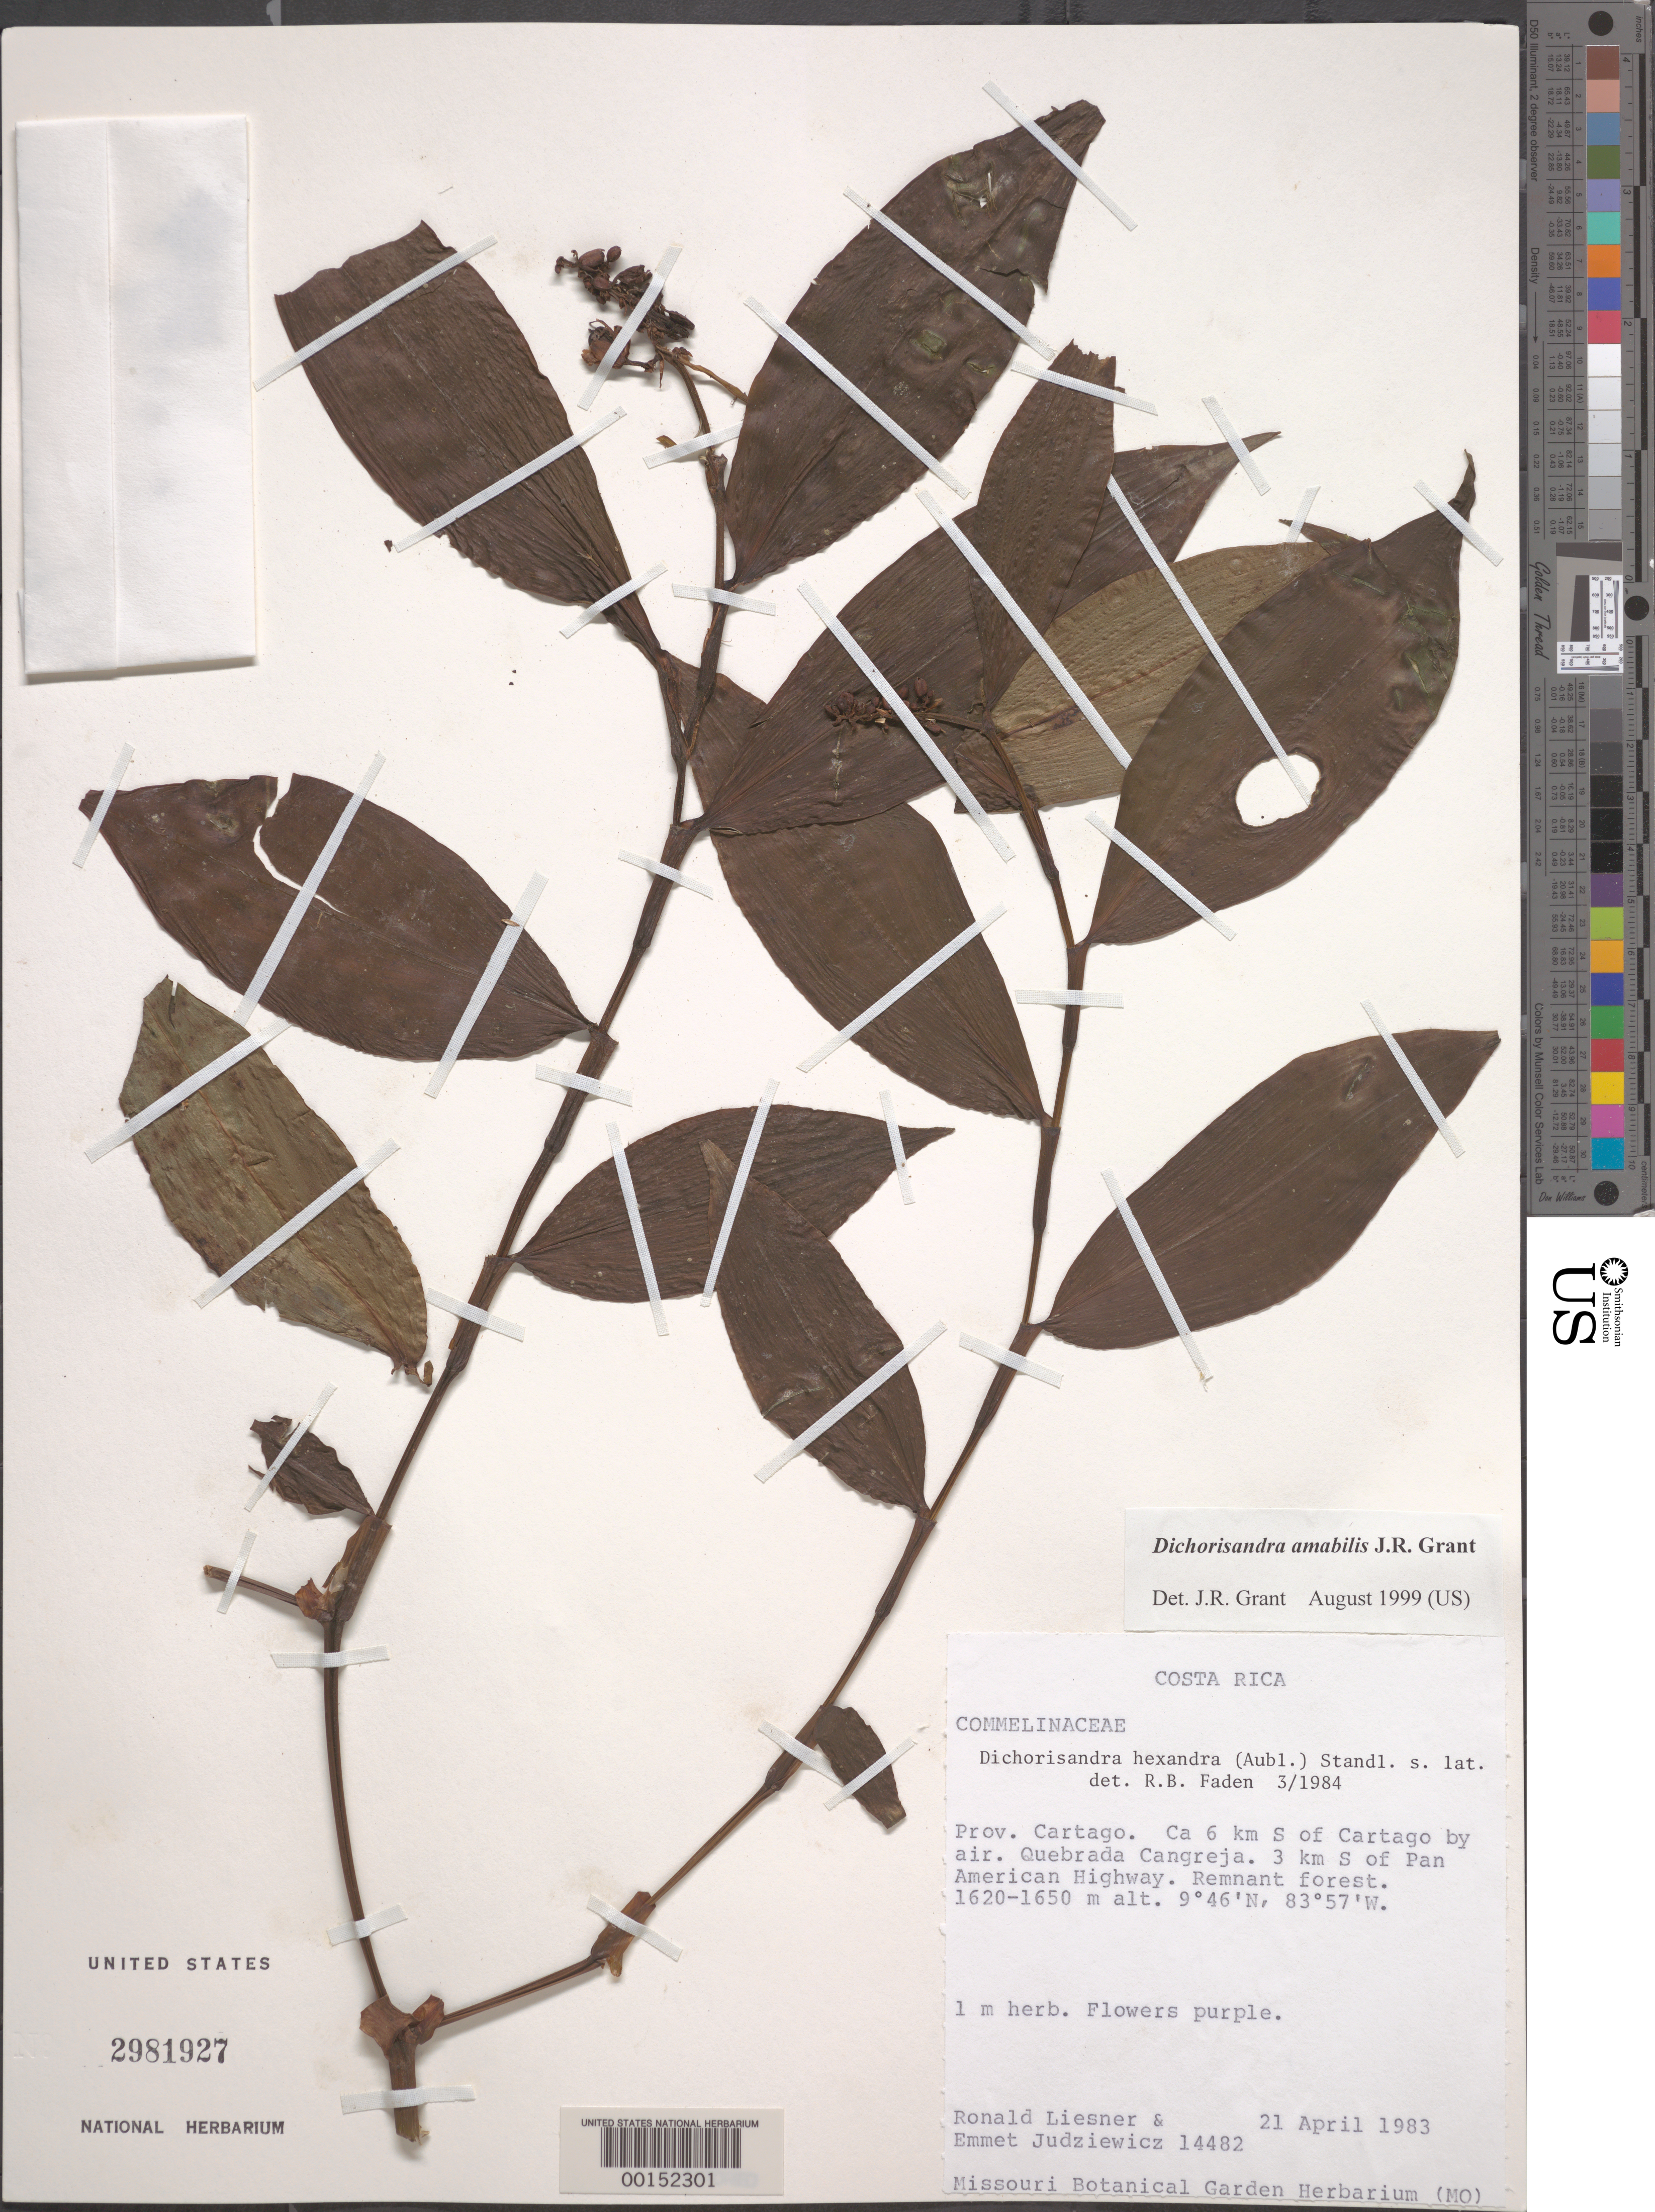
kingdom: Plantae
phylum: Tracheophyta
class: Liliopsida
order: Commelinales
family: Commelinaceae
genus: Dichorisandra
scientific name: Dichorisandra hexandra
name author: (Aubl.) Standl.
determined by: Faden, Robert B., (US), Smithsonian Institution - National Museum of Natural History (UNITED STATES)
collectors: R. L. Liesner & E. J. Judziewicz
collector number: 14482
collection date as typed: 21 Apr 1983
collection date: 1983-04-21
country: Costa Rica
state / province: Cartago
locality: S of Cartago, Quebrada Cangreja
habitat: Remnant forest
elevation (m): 1620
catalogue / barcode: US 2981927